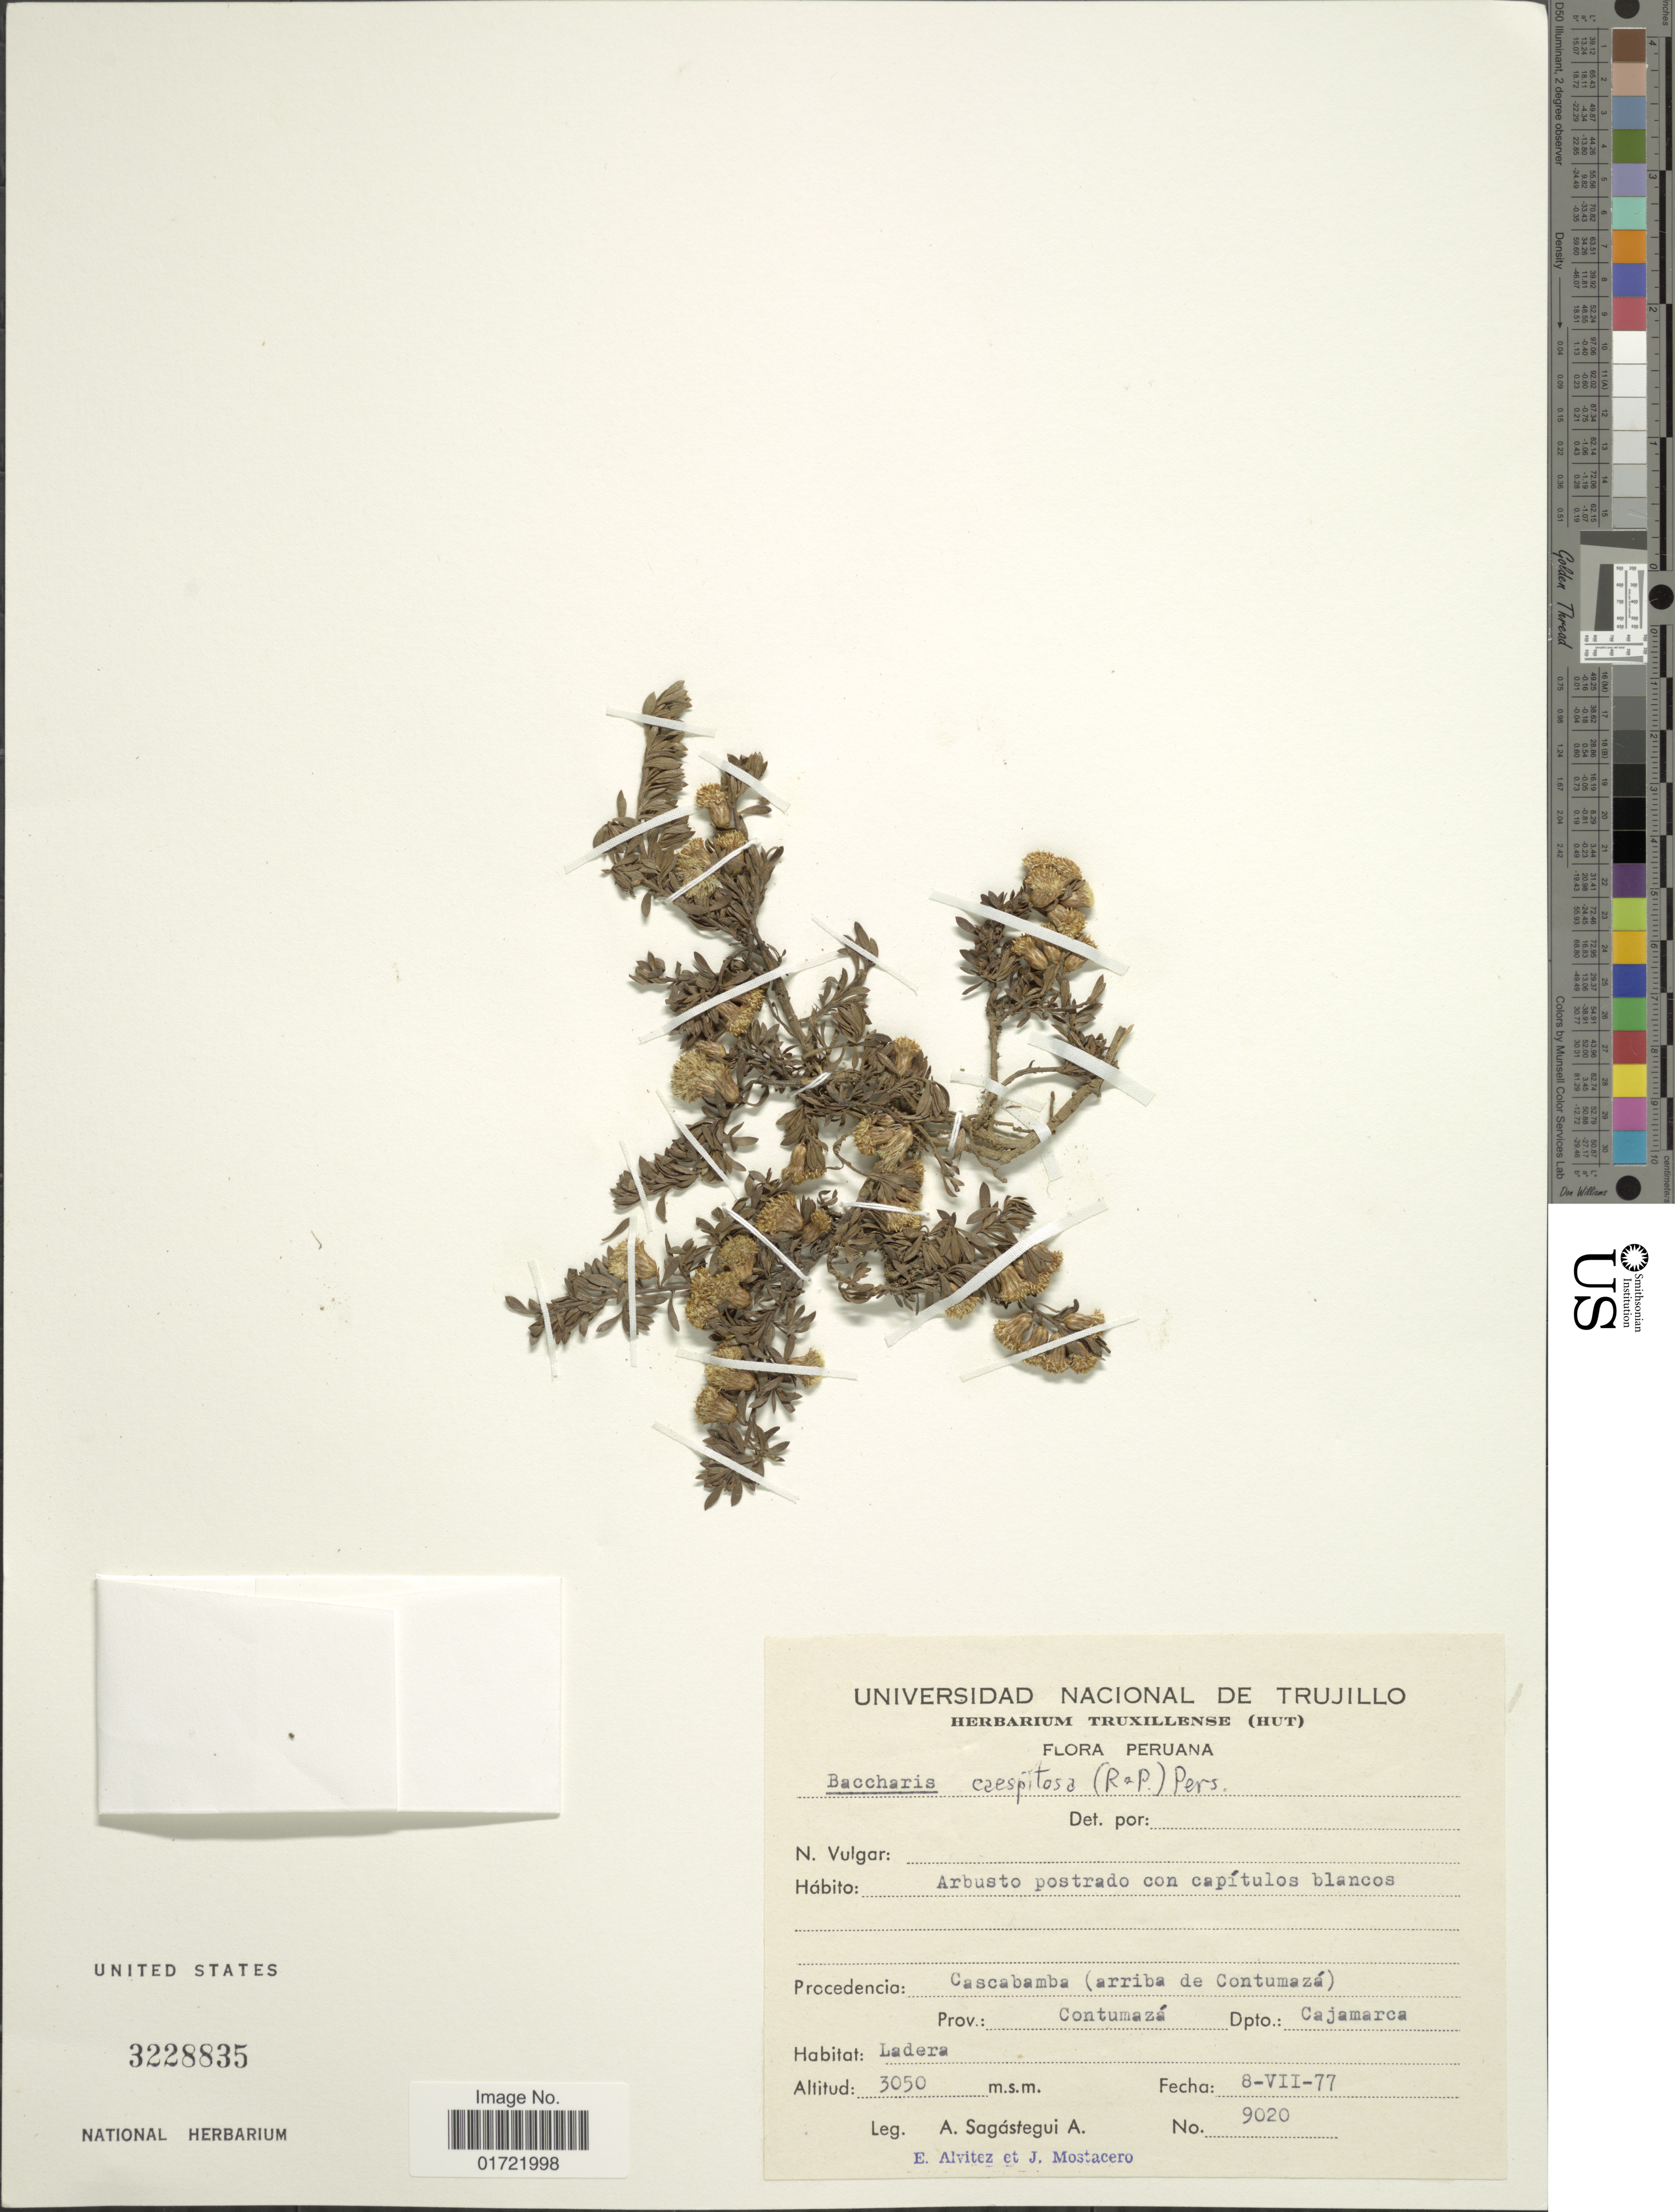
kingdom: Plantae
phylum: Tracheophyta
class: Magnoliopsida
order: Asterales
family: Asteraceae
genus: Baccharis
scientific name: Baccharis caespitosa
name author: (Ruiz & Pav.) Pers.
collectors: A. Sagástegui A., E. Alvitez I. & J. Mostacero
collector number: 9020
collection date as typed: Transcribed d/m/y: 8/7/77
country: Peru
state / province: Cajamarca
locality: Cascabamba (arriba de Contumaza) Prov. Contumaza.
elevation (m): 3050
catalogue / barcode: US 3228835